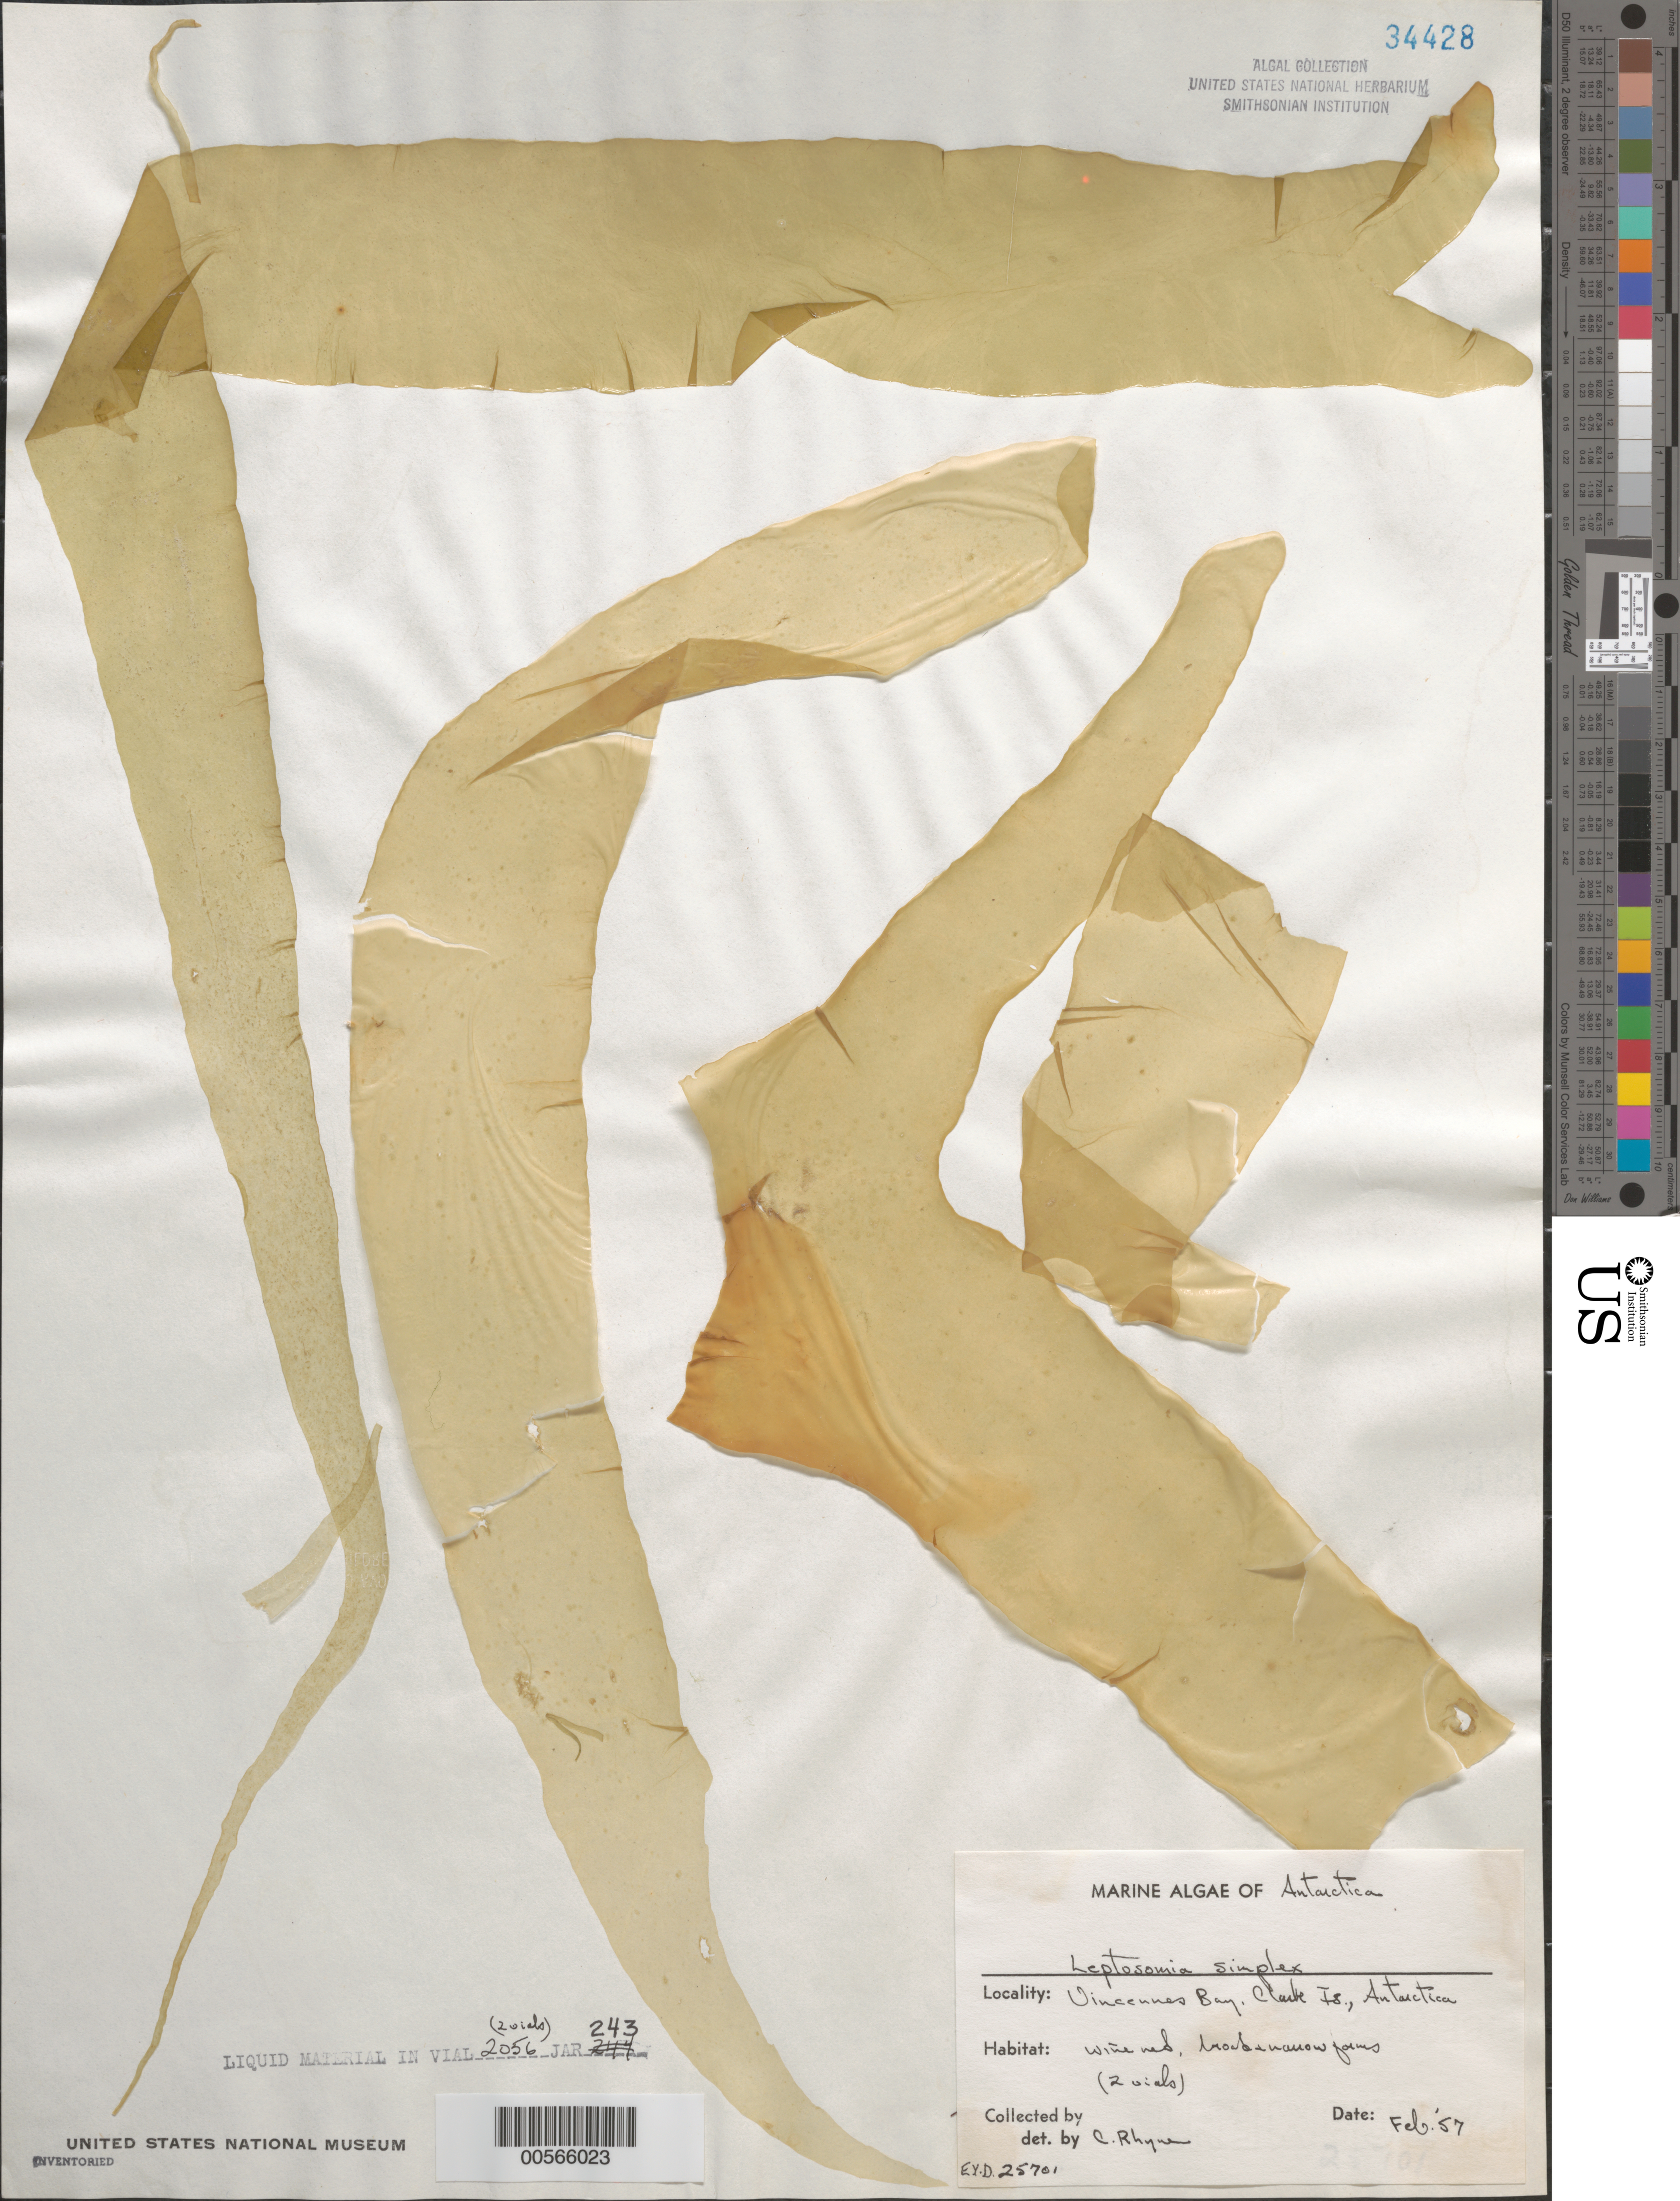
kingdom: Plantae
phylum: Rhodophyta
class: Florideophyceae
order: Palmariales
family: Palmariaceae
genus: Palmaria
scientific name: Palmaria decipiens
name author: (Reinsch) Ricker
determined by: Algae name updating Project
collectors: W. Tressler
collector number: EYD 25701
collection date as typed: Feb 1957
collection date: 1957-02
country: Antarctica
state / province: Wilkes Land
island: Clark Island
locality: Vincennes Bay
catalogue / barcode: US 34428